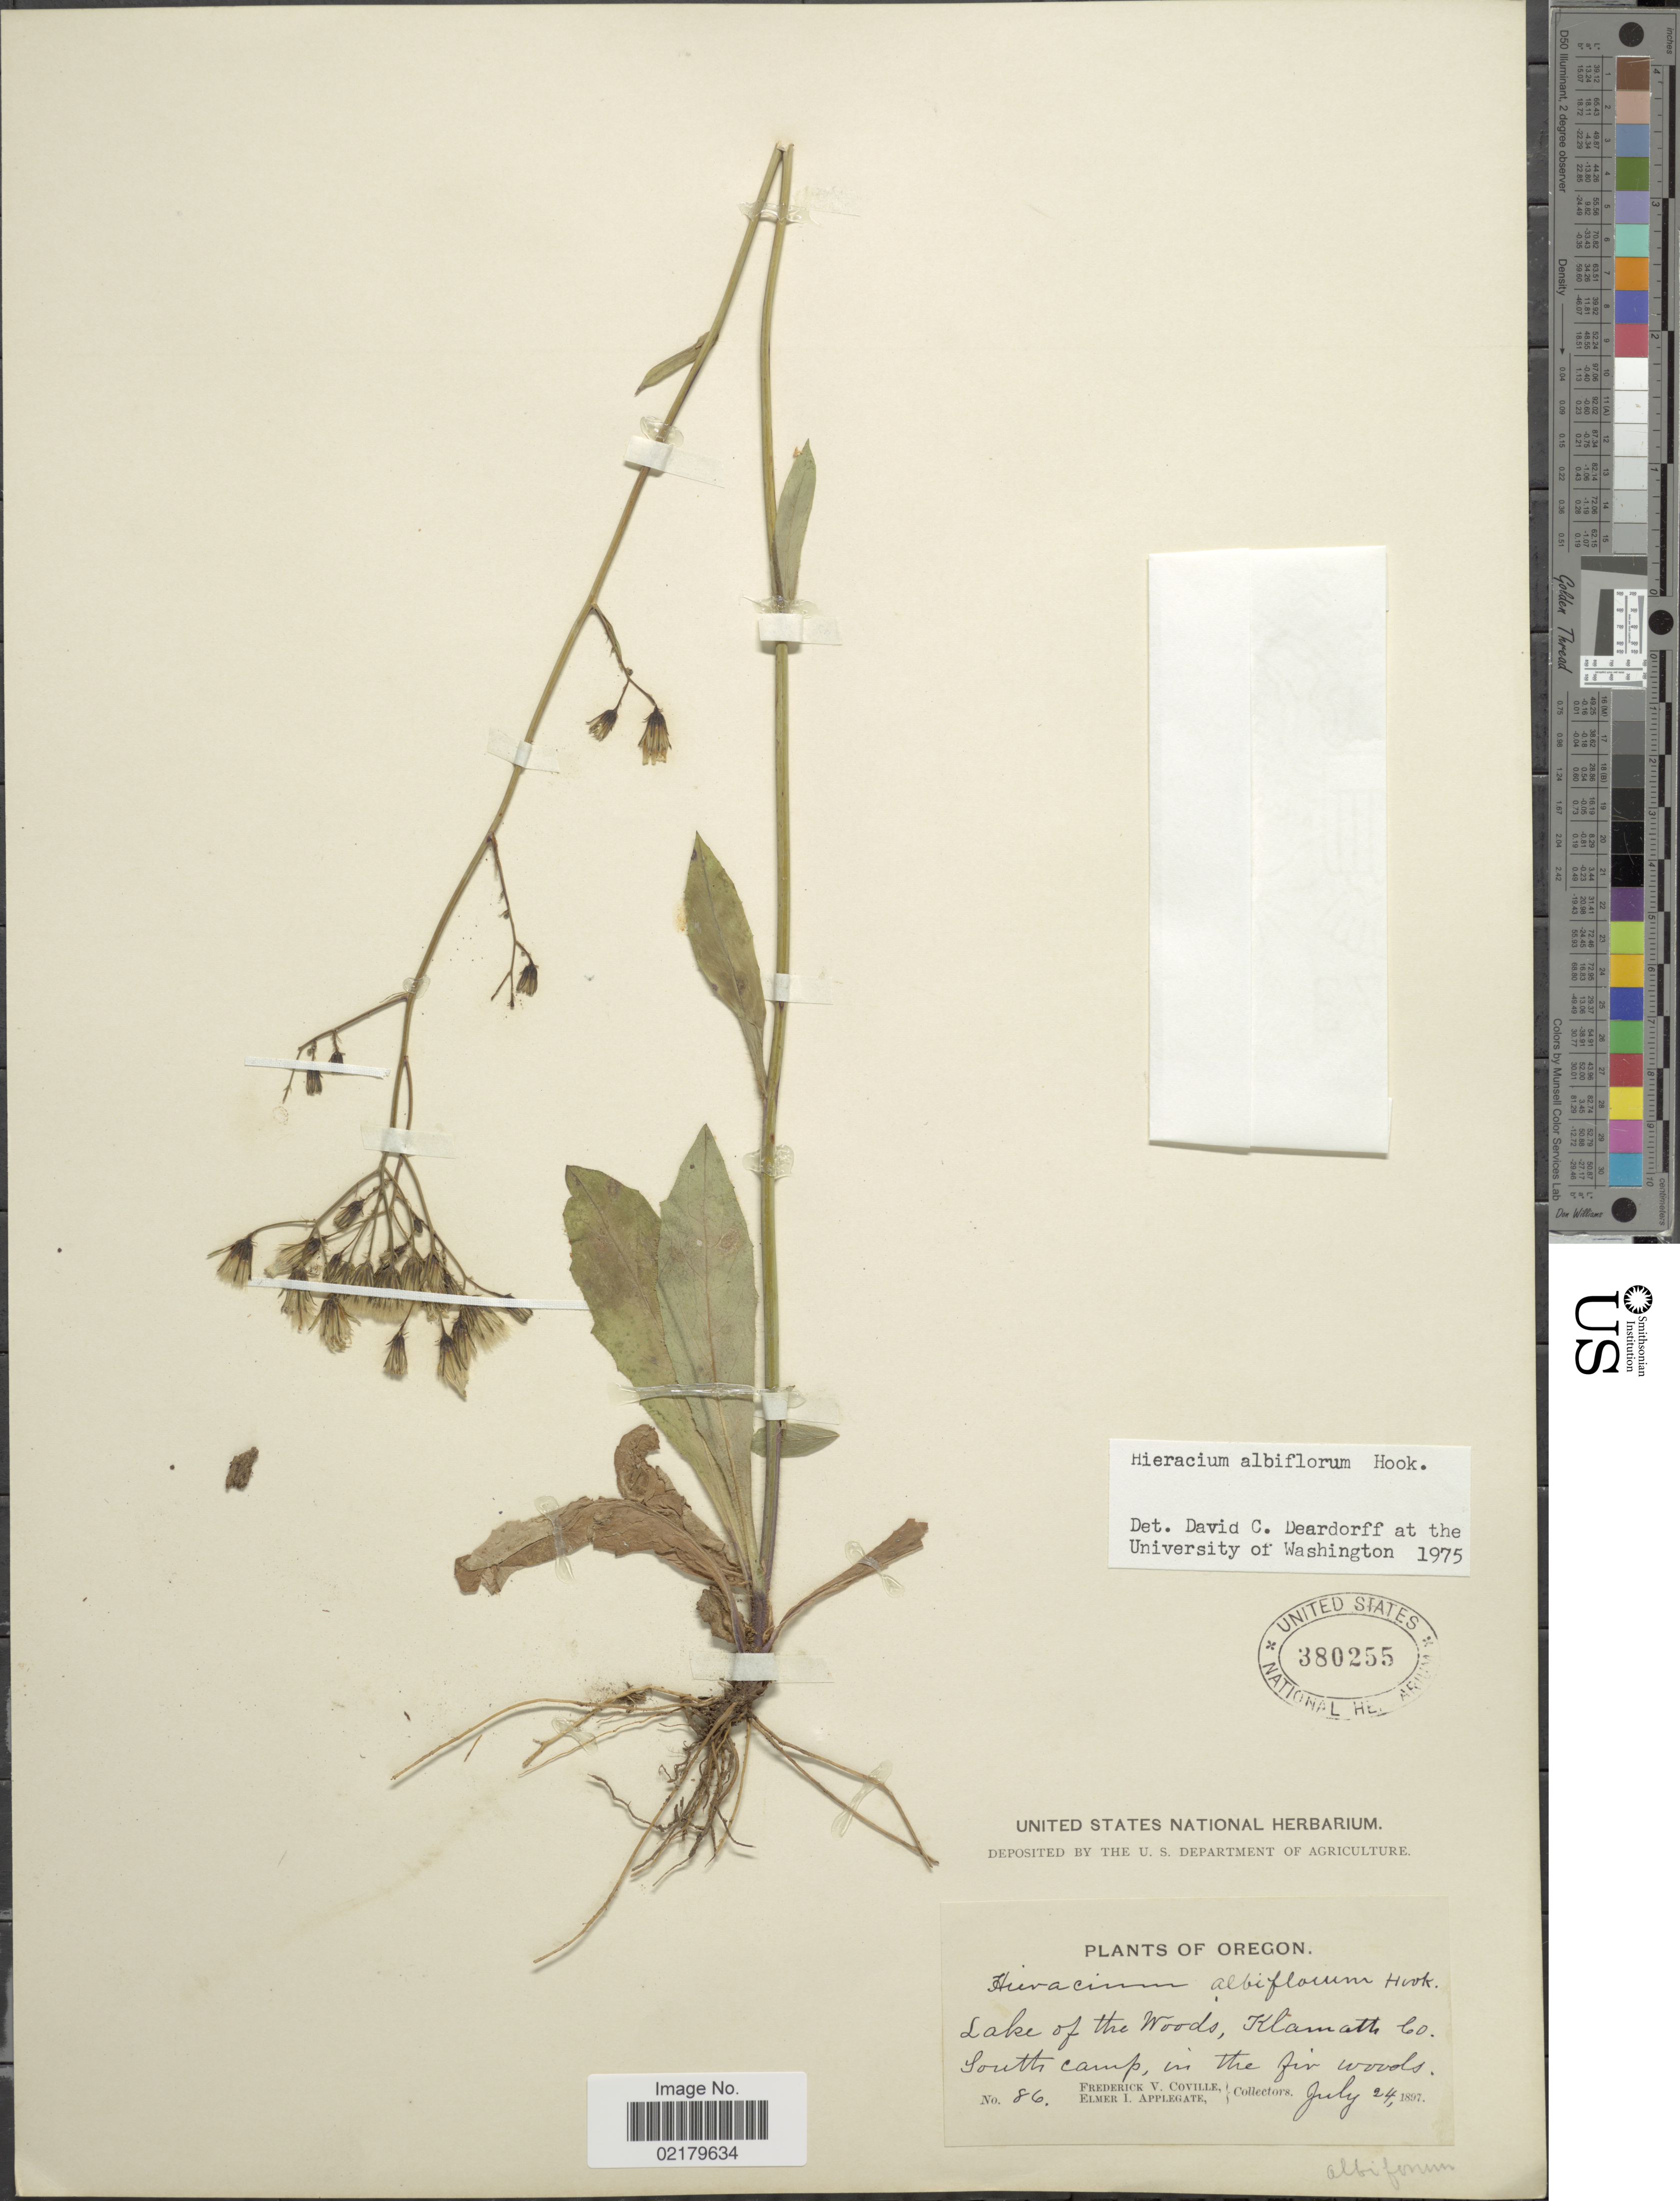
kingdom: Plantae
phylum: Tracheophyta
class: Magnoliopsida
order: Asterales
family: Asteraceae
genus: Hieracium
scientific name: Hieracium albiflorum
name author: Hook.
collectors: F. V. Coville & E. I. Applegate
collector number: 86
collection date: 1897-07-24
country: United States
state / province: Oregon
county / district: Klamath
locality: Lake of the Woods, Klamath Co, South camp, in the fir woods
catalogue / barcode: US 380255